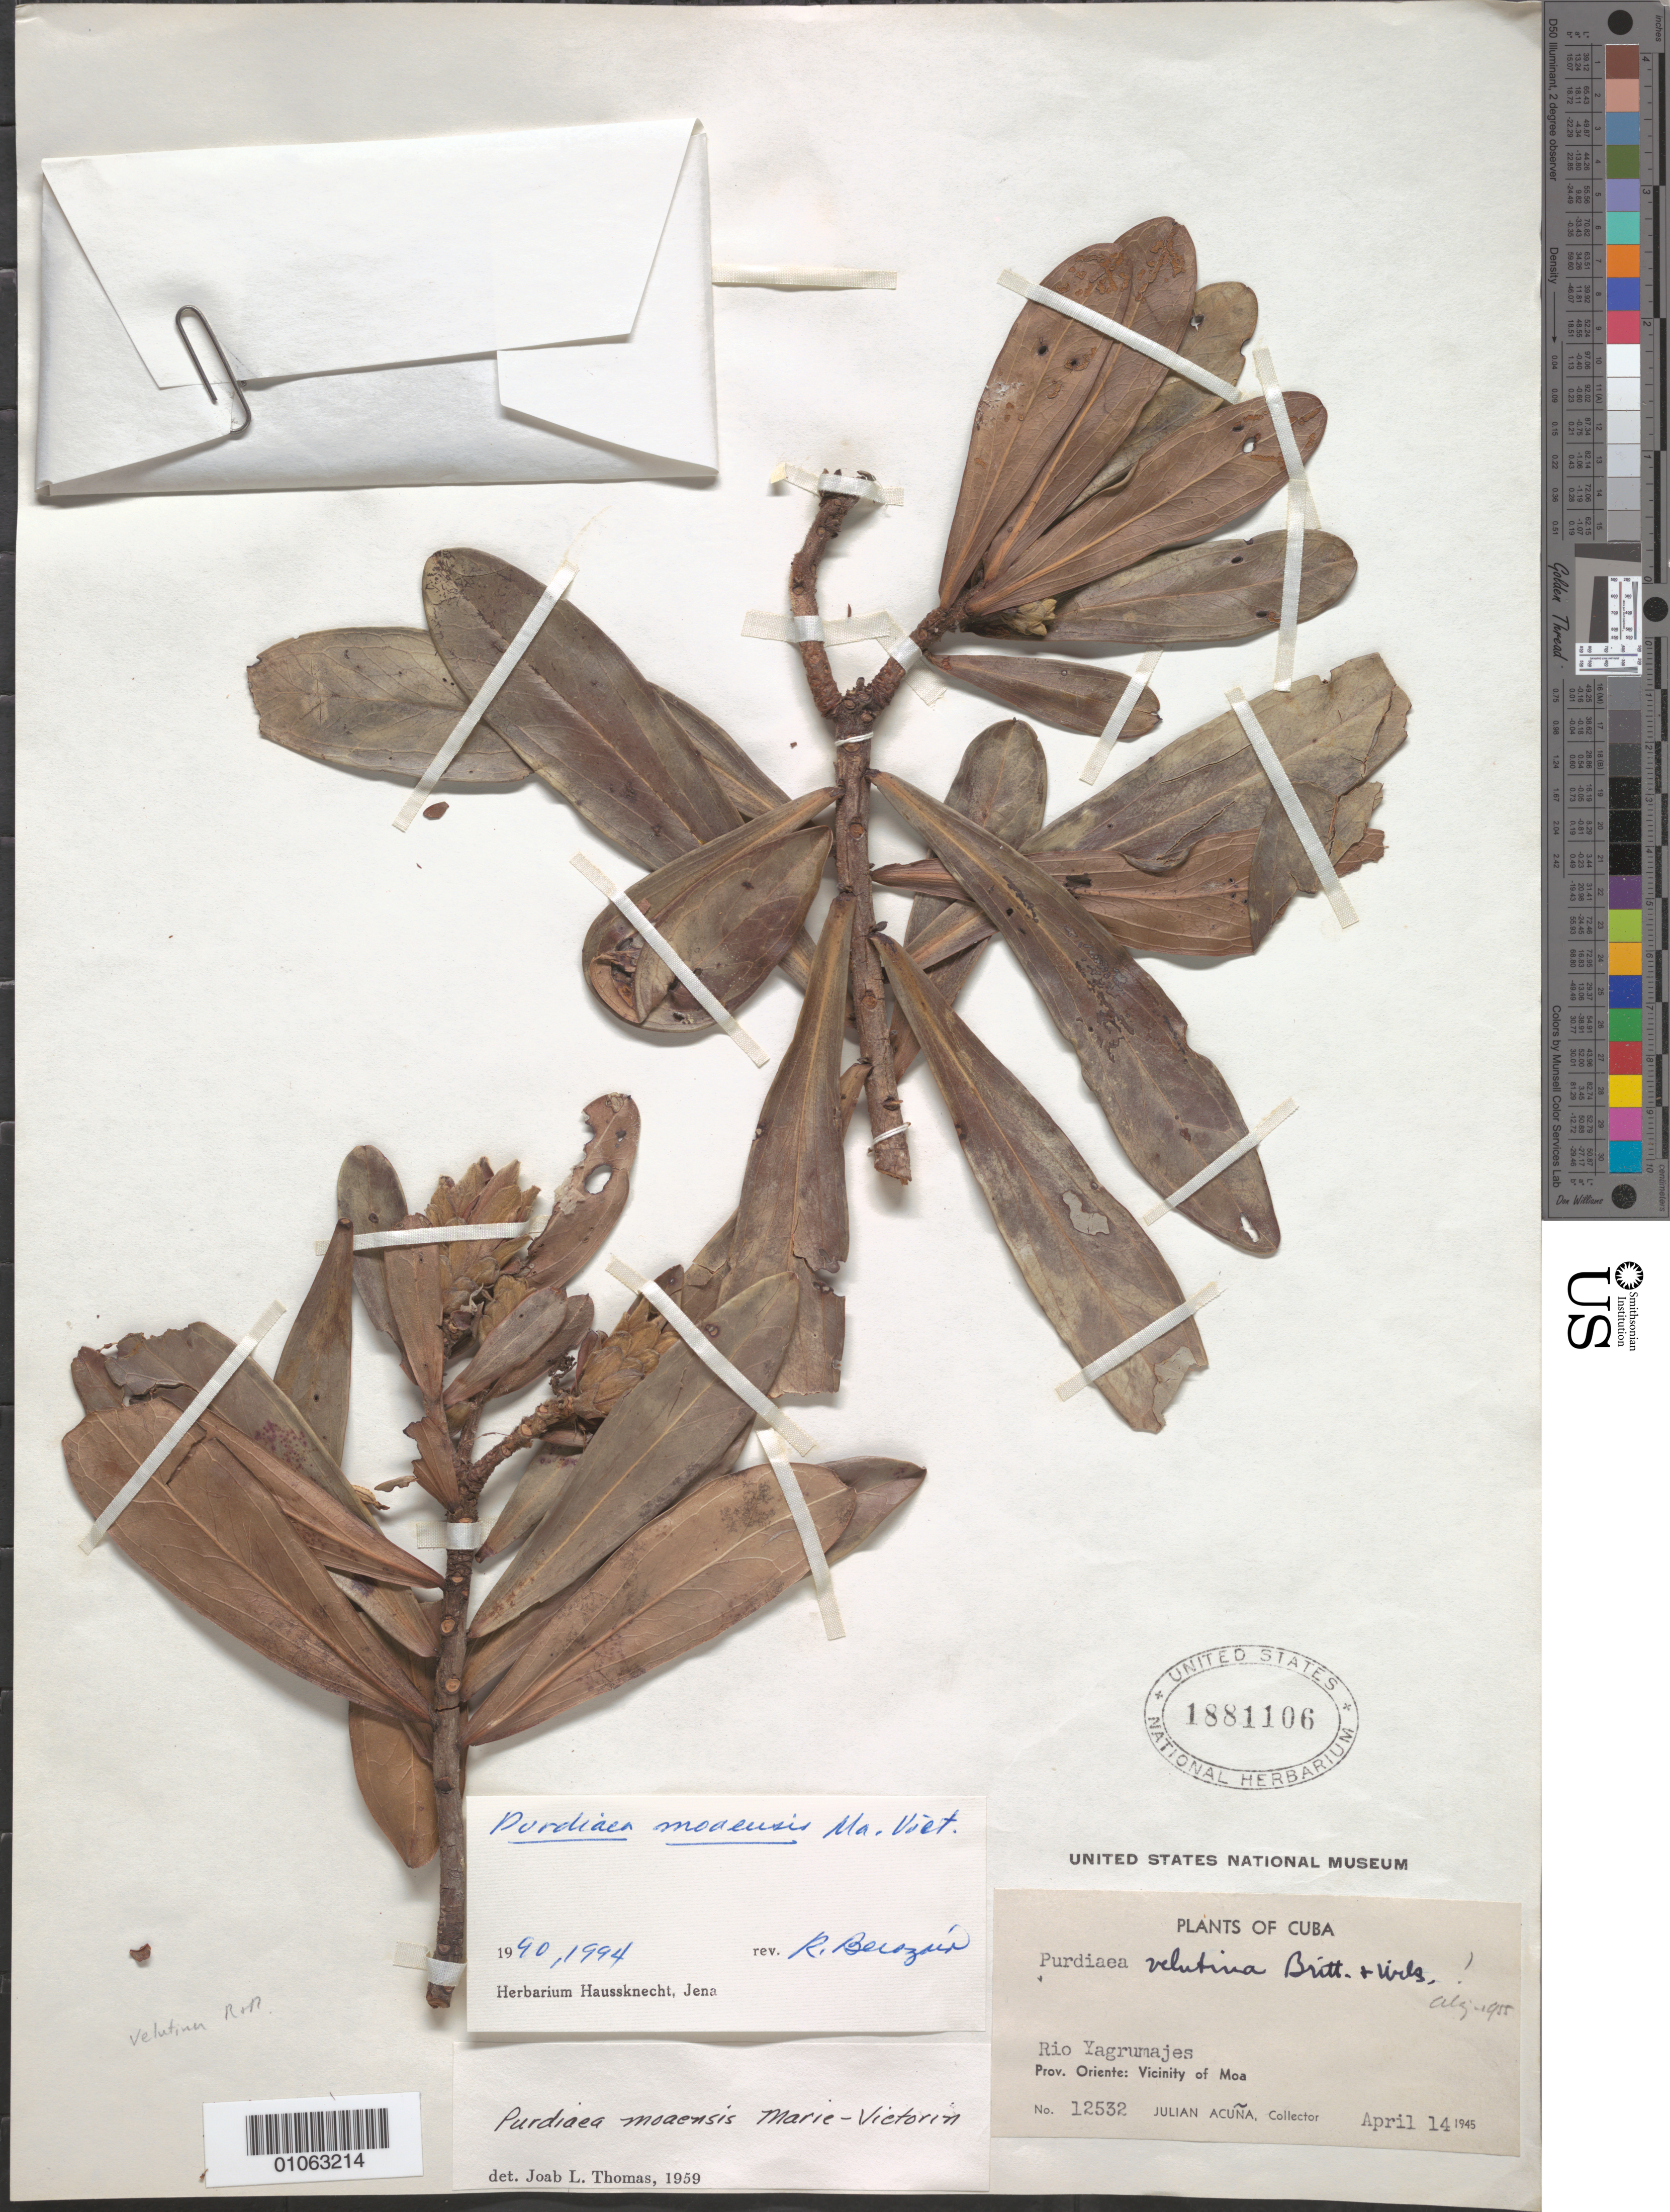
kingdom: Plantae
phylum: Tracheophyta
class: Magnoliopsida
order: Ericales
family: Clethraceae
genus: Purdiaea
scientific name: Purdiaea moaensis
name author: Vict.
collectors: J. Acuña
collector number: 12532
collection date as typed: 14 Apr 1945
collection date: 1945-04-14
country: Cuba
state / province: Holguín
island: Cuba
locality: vicinity of Moa [Oriente]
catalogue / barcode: US 1881106